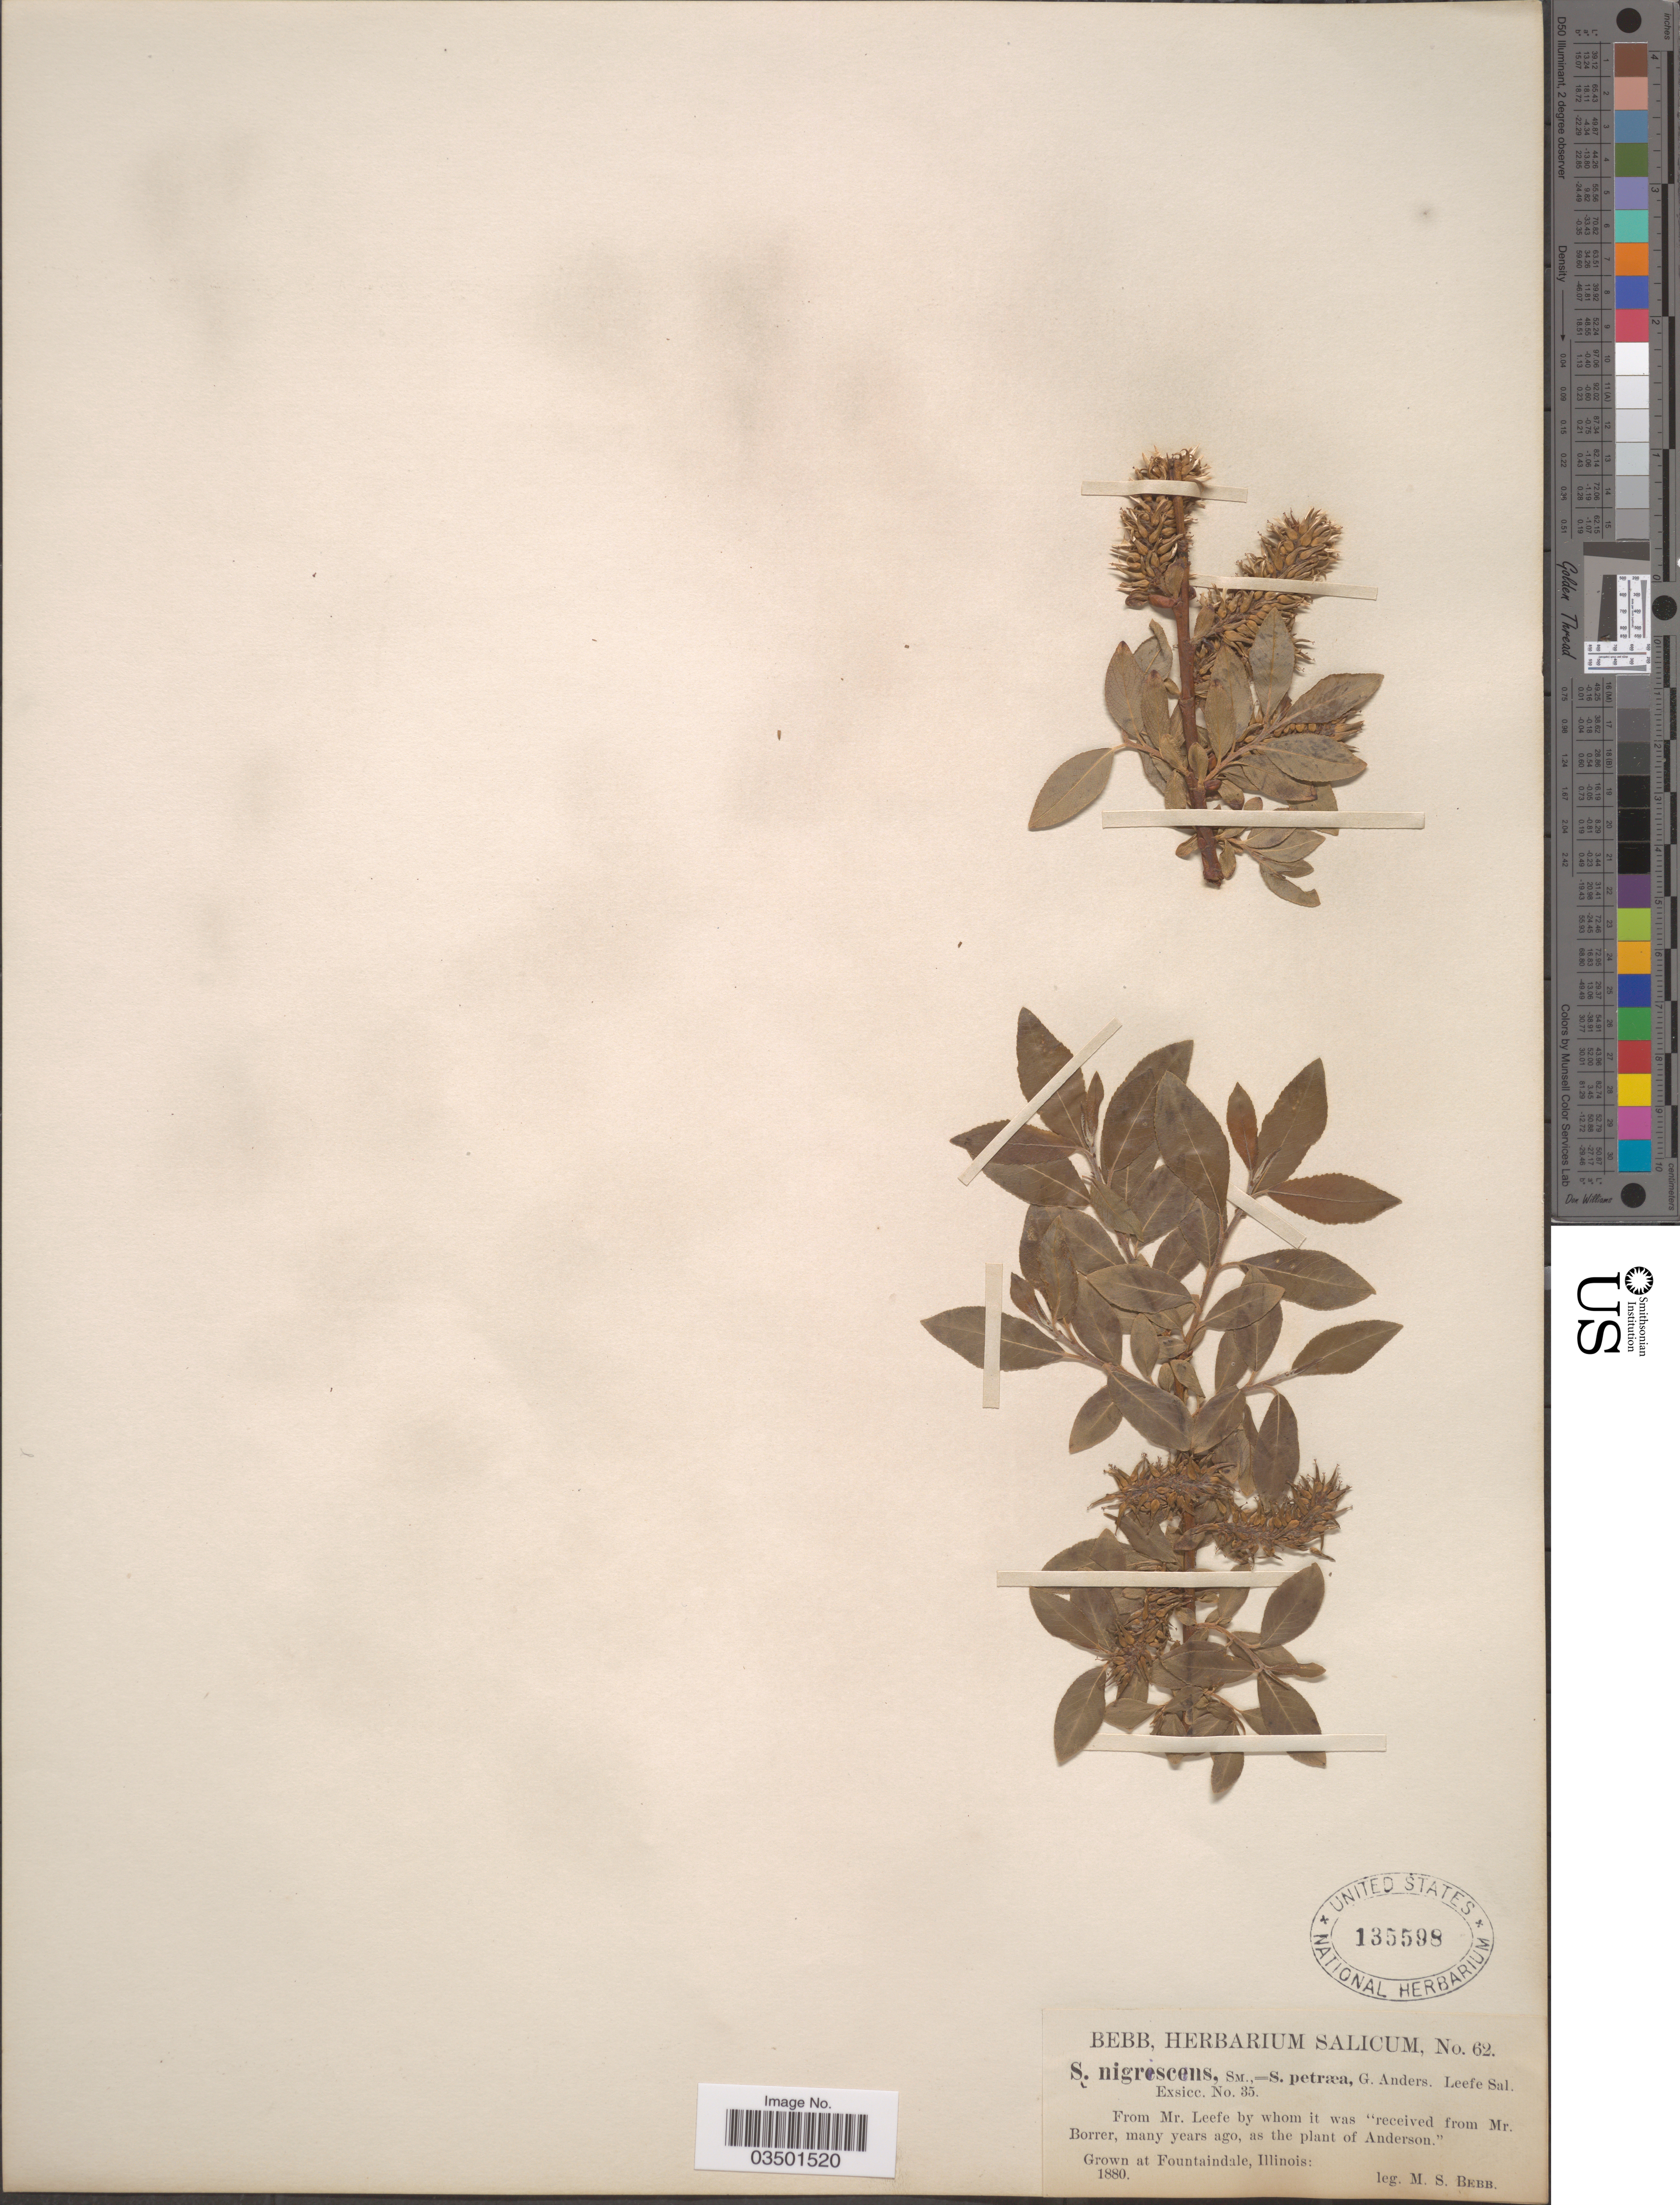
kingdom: Plantae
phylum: Tracheophyta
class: Magnoliopsida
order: Malpighiales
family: Salicaceae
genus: Salix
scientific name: Salix nigricans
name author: Sm.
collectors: M. Bebb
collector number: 62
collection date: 1880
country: United States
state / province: Illinois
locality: Grown at Fountaindale.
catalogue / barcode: US 135598